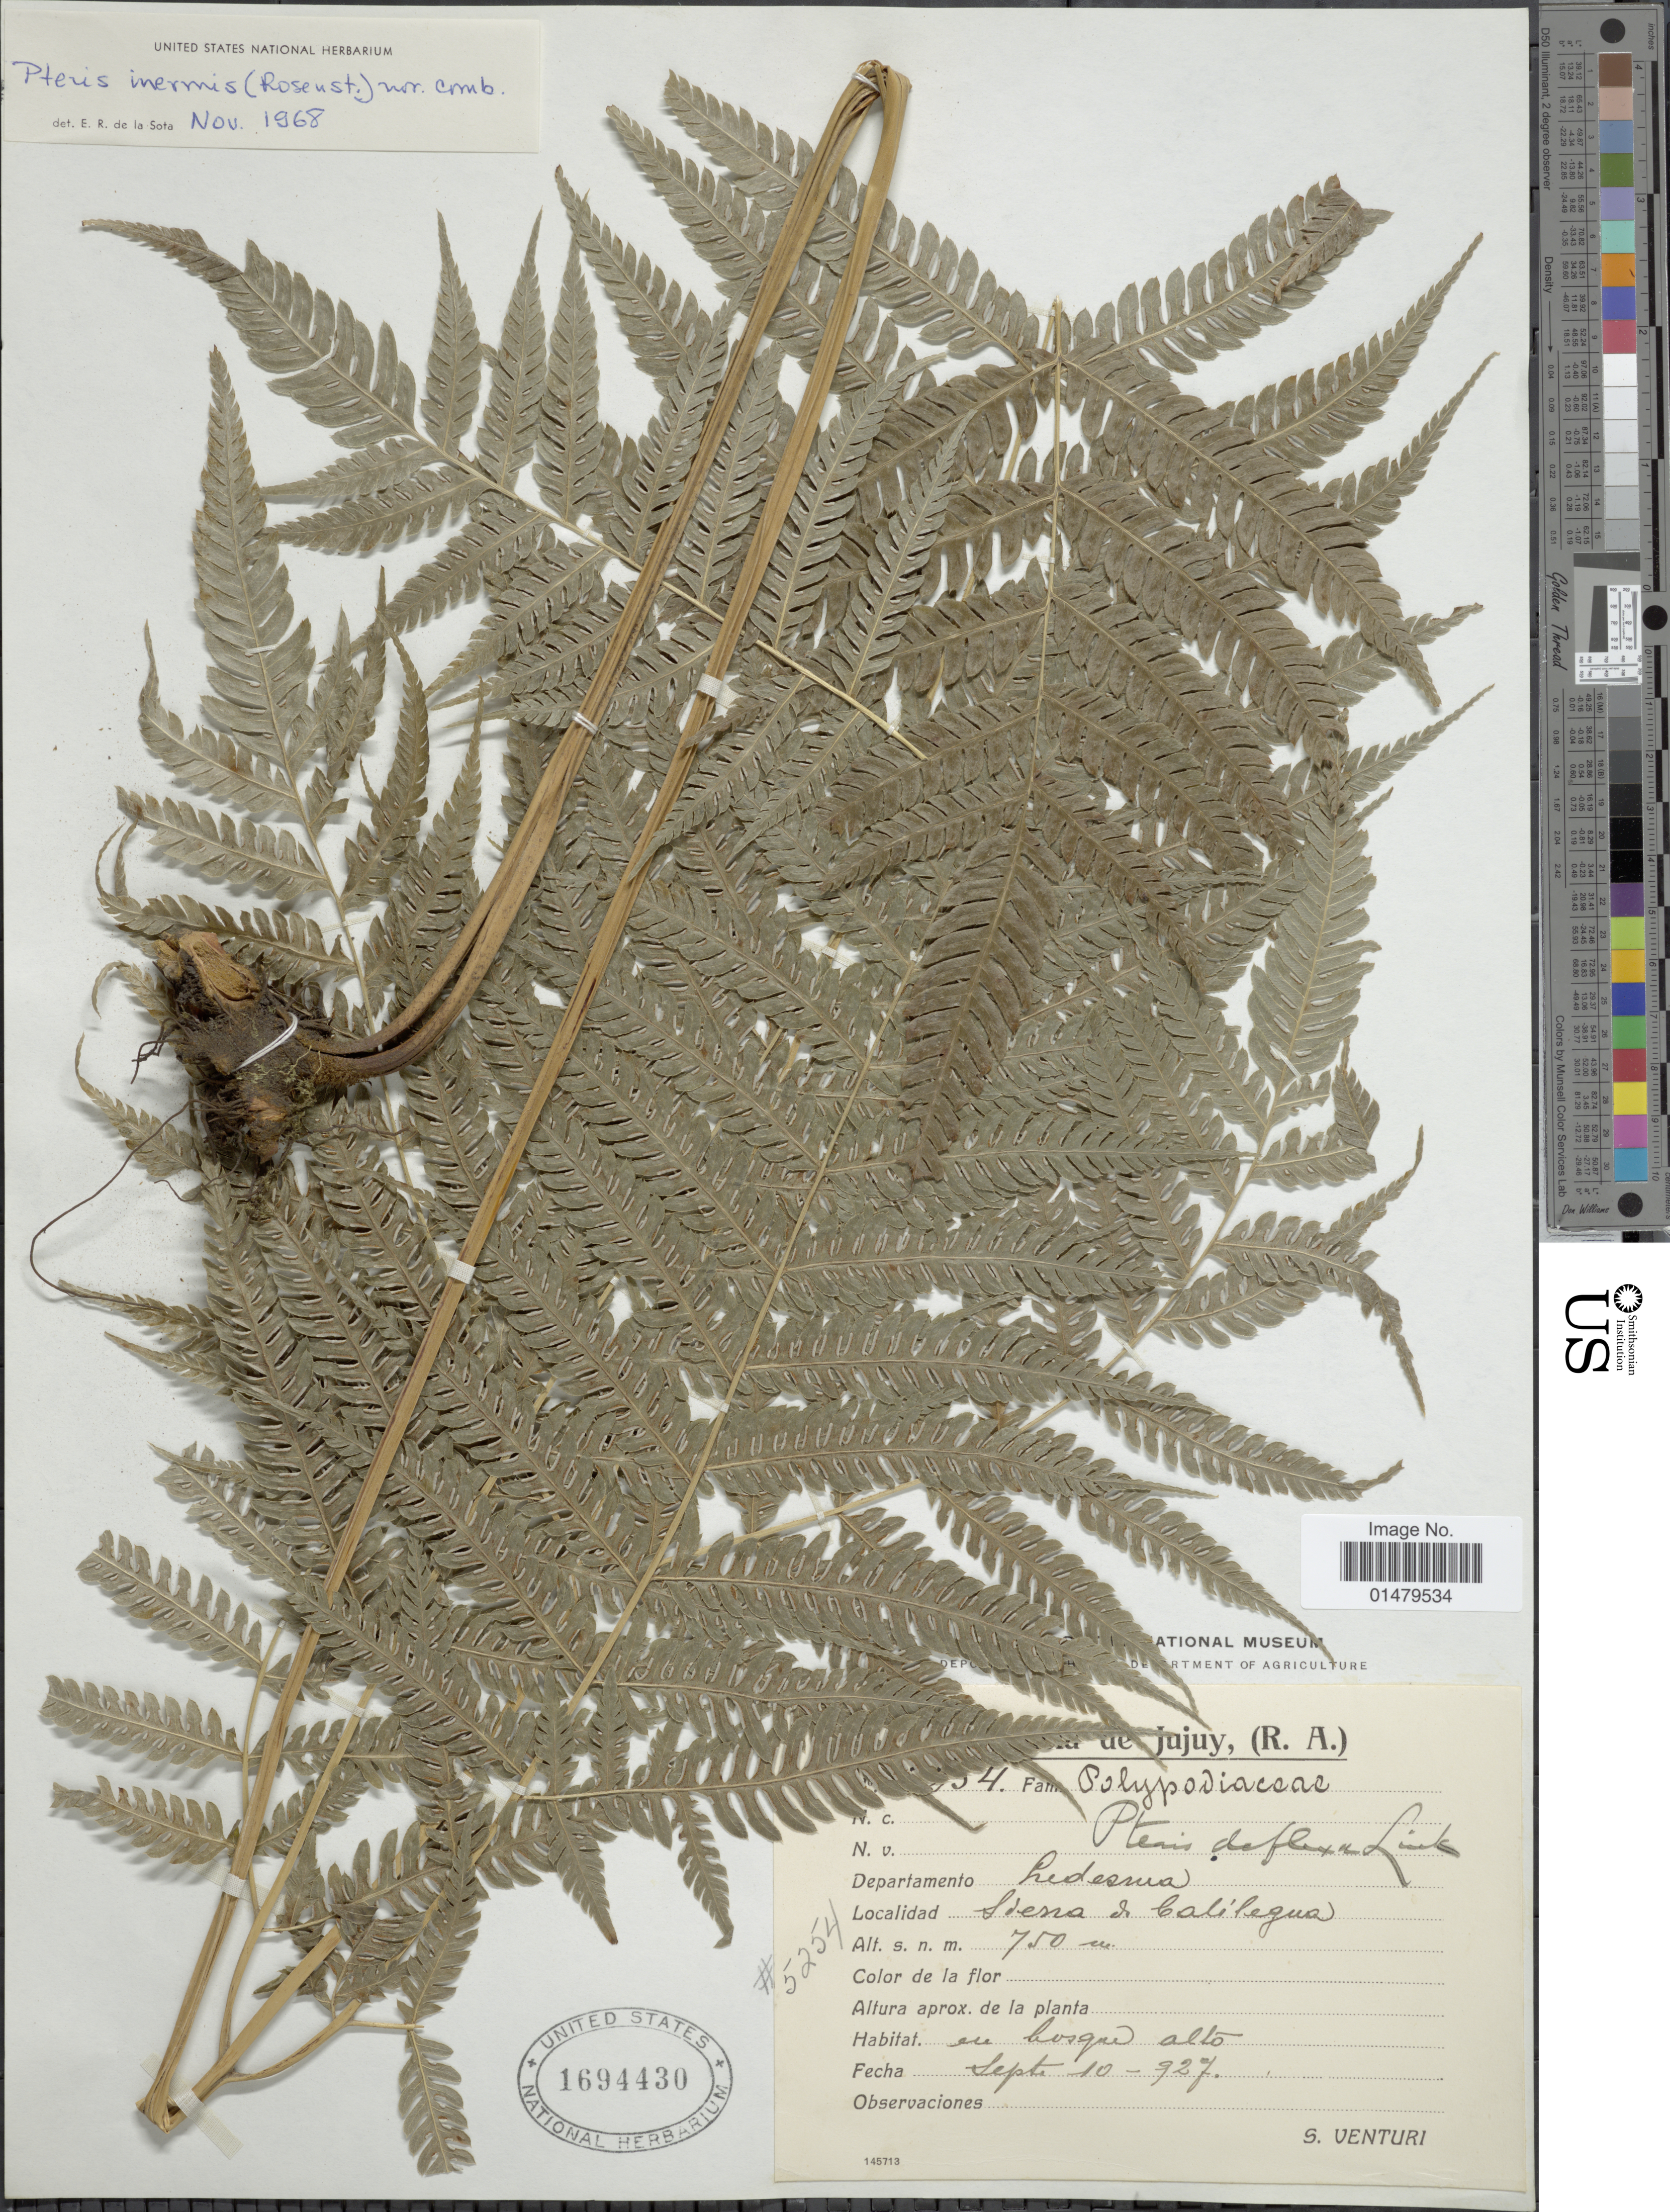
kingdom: Plantae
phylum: Tracheophyta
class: Polypodiopsida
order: Polypodiales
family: Pteridaceae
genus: Pteris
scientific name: Pteris inermis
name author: (Rosenst.) de la Sota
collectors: S. Venturi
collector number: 5254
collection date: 1927-09-10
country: Argentina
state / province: Jujuy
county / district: Ledesma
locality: Sierra de Calilegua.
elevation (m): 750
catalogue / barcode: US 1694430